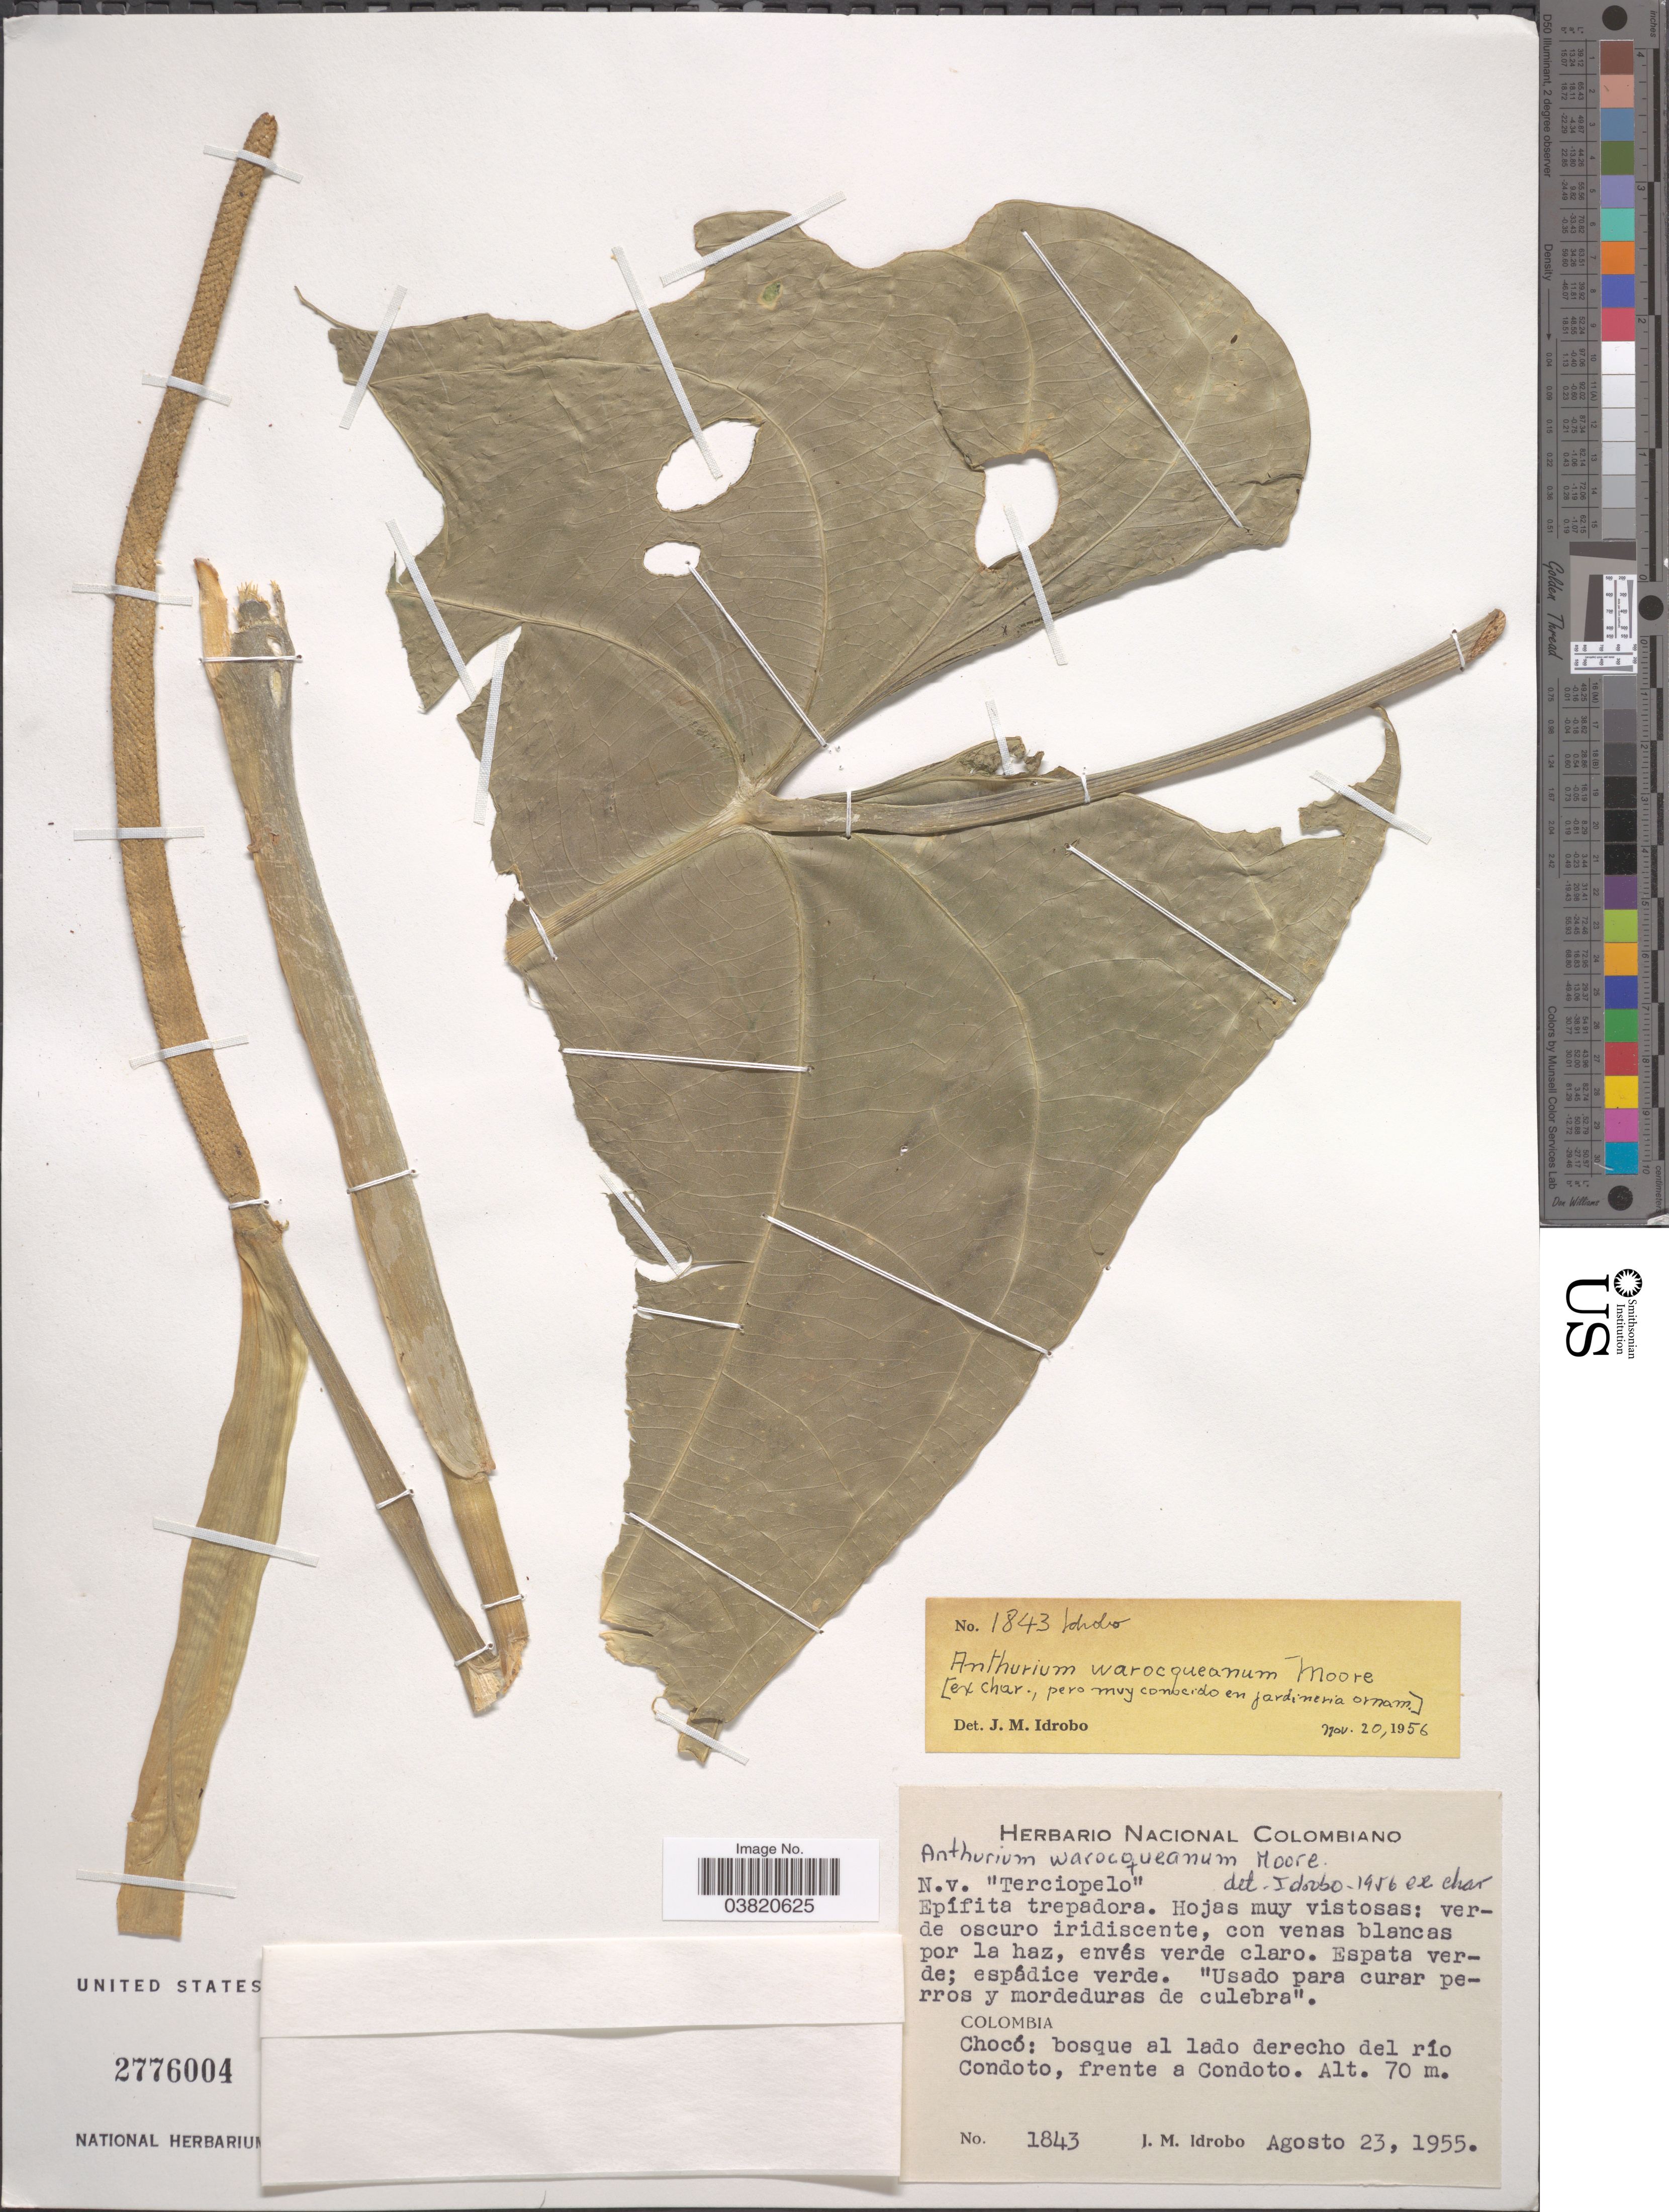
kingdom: Plantae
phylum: Tracheophyta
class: Liliopsida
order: Alismatales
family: Araceae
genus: Anthurium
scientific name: Anthurium warocqueanum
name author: T. Moore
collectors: J. M. Idrobo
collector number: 1843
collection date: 1955-08-23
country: Colombia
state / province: Chocó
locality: Bosque al lado derecho del río Condoto, frente a Condoto.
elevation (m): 70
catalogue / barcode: US 2776004